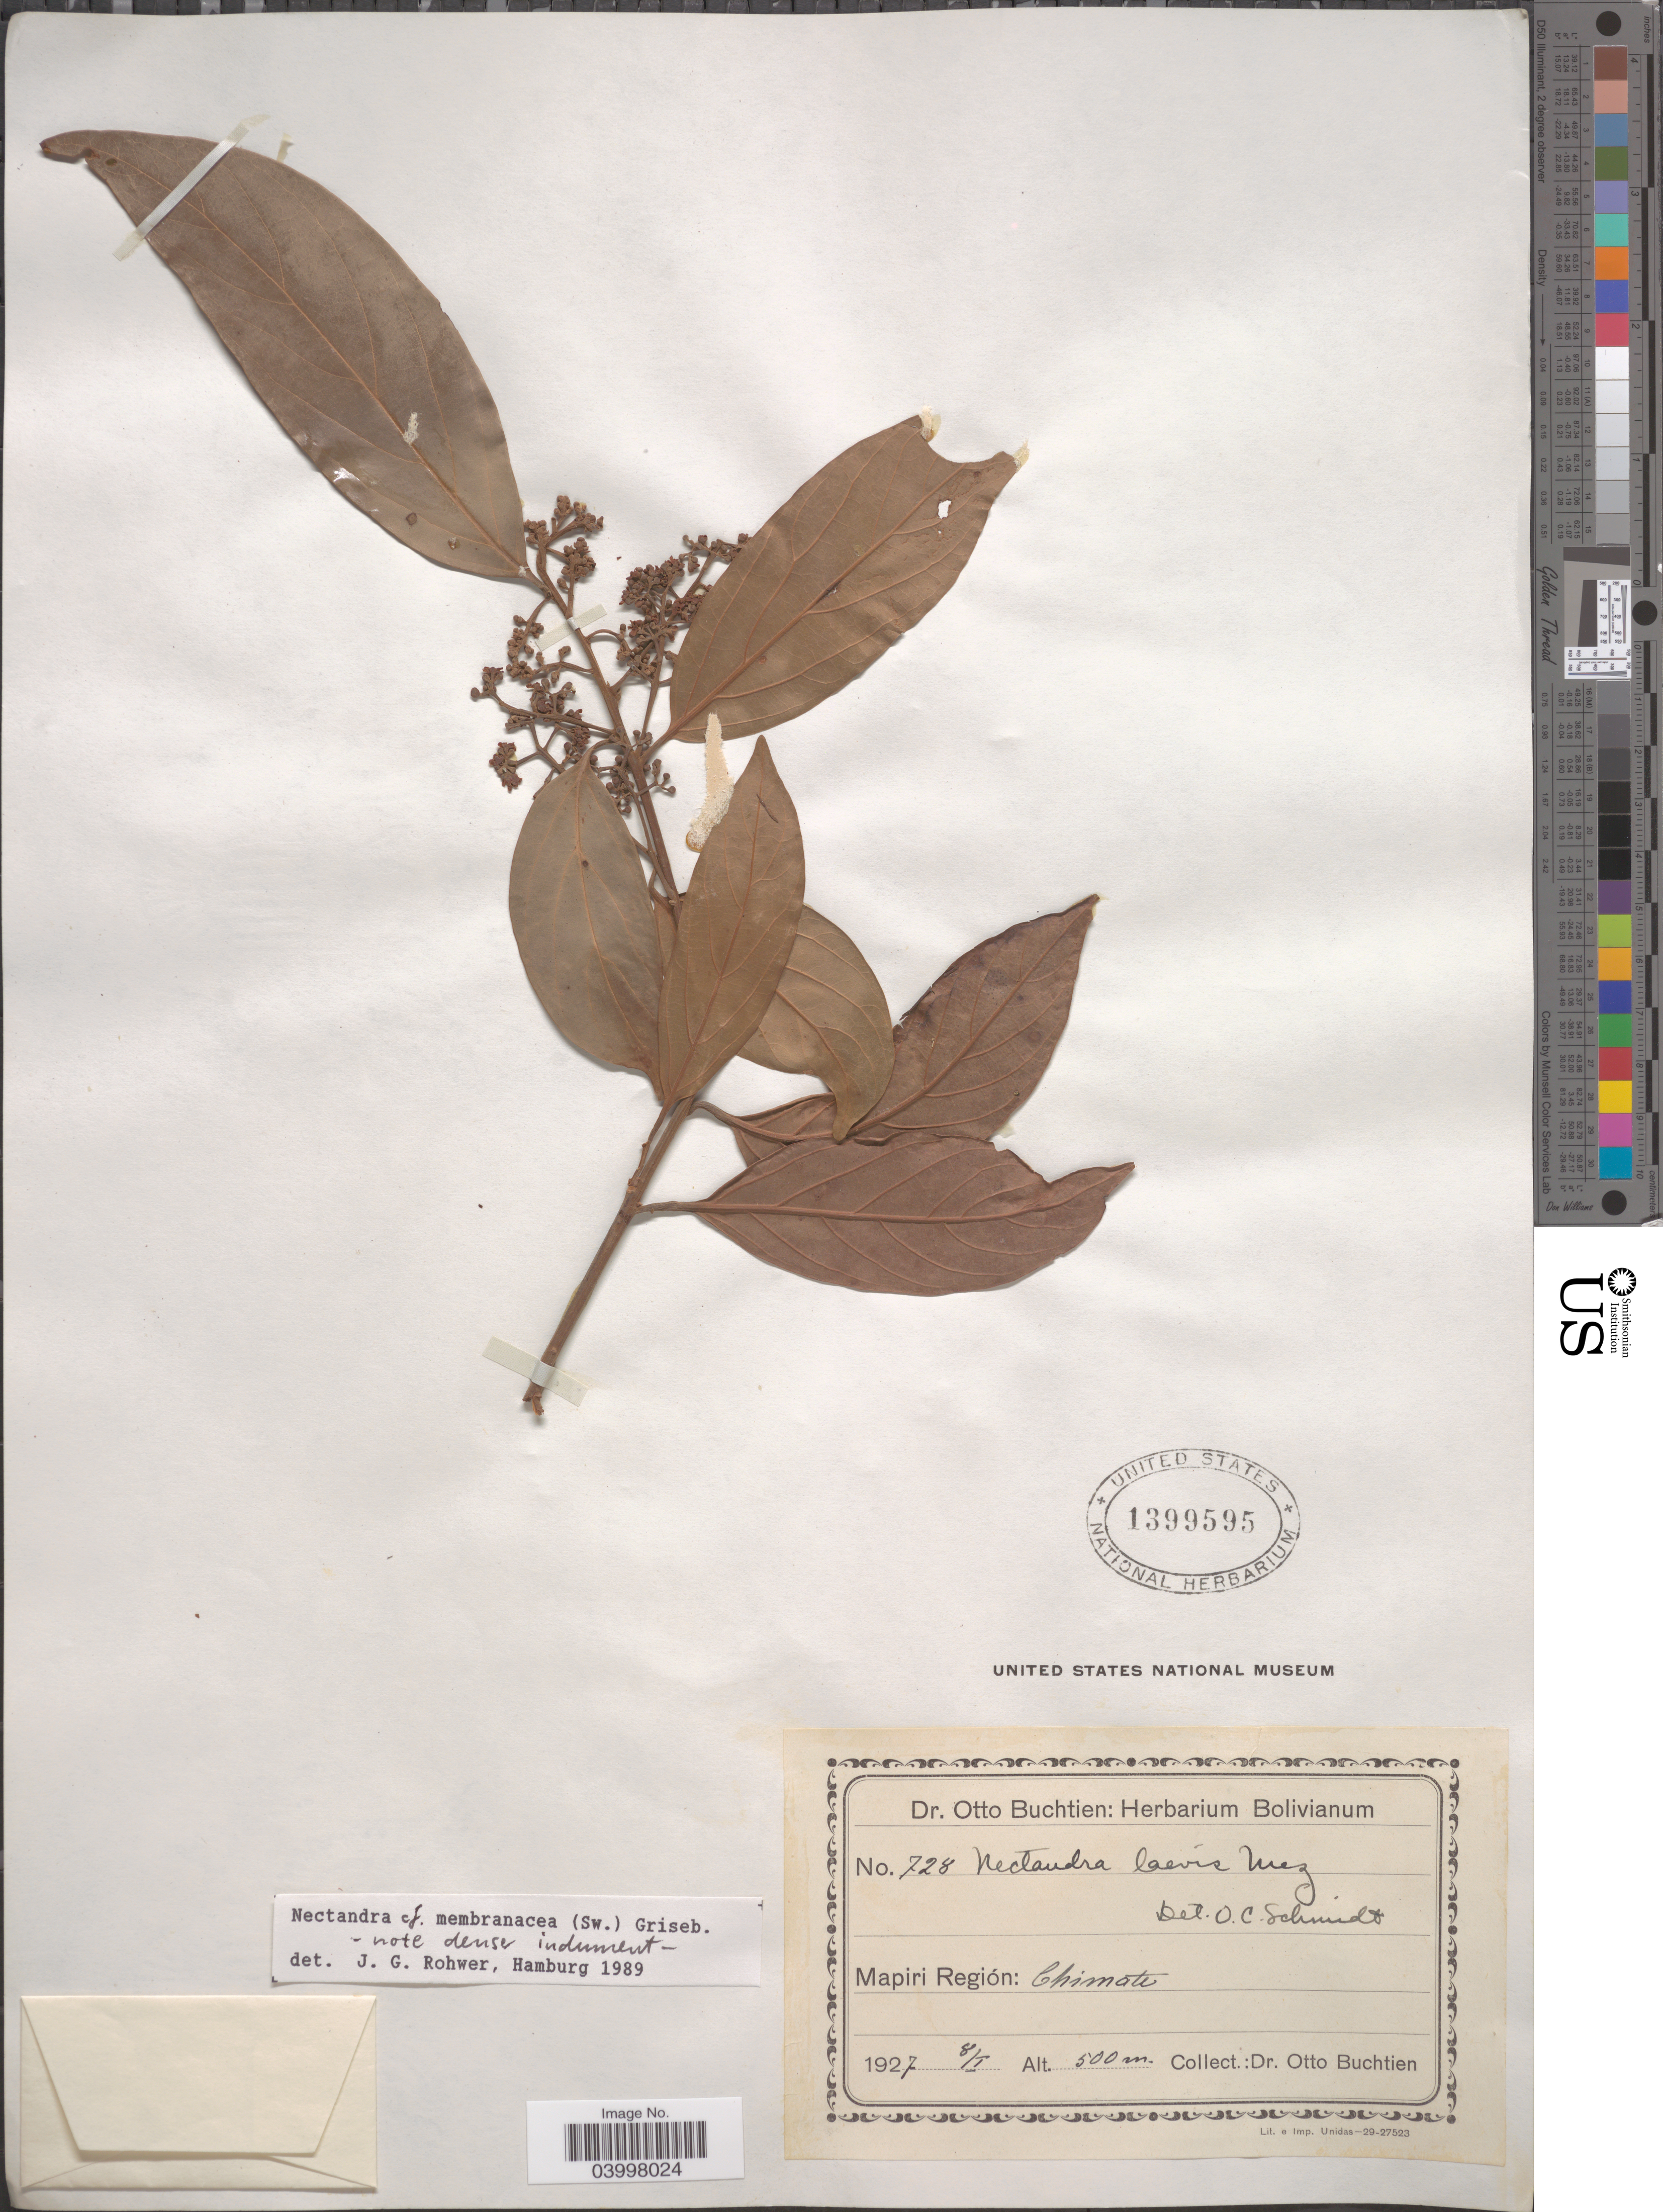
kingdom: Plantae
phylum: Tracheophyta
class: Magnoliopsida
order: Laurales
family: Lauraceae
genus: Nectandra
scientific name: Nectandra membranacea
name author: (Sw.) Griseb.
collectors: O. Buchtien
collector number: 728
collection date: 1927-01-08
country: Bolivia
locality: Mapiri Región: Chimate.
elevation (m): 500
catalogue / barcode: US 1399595